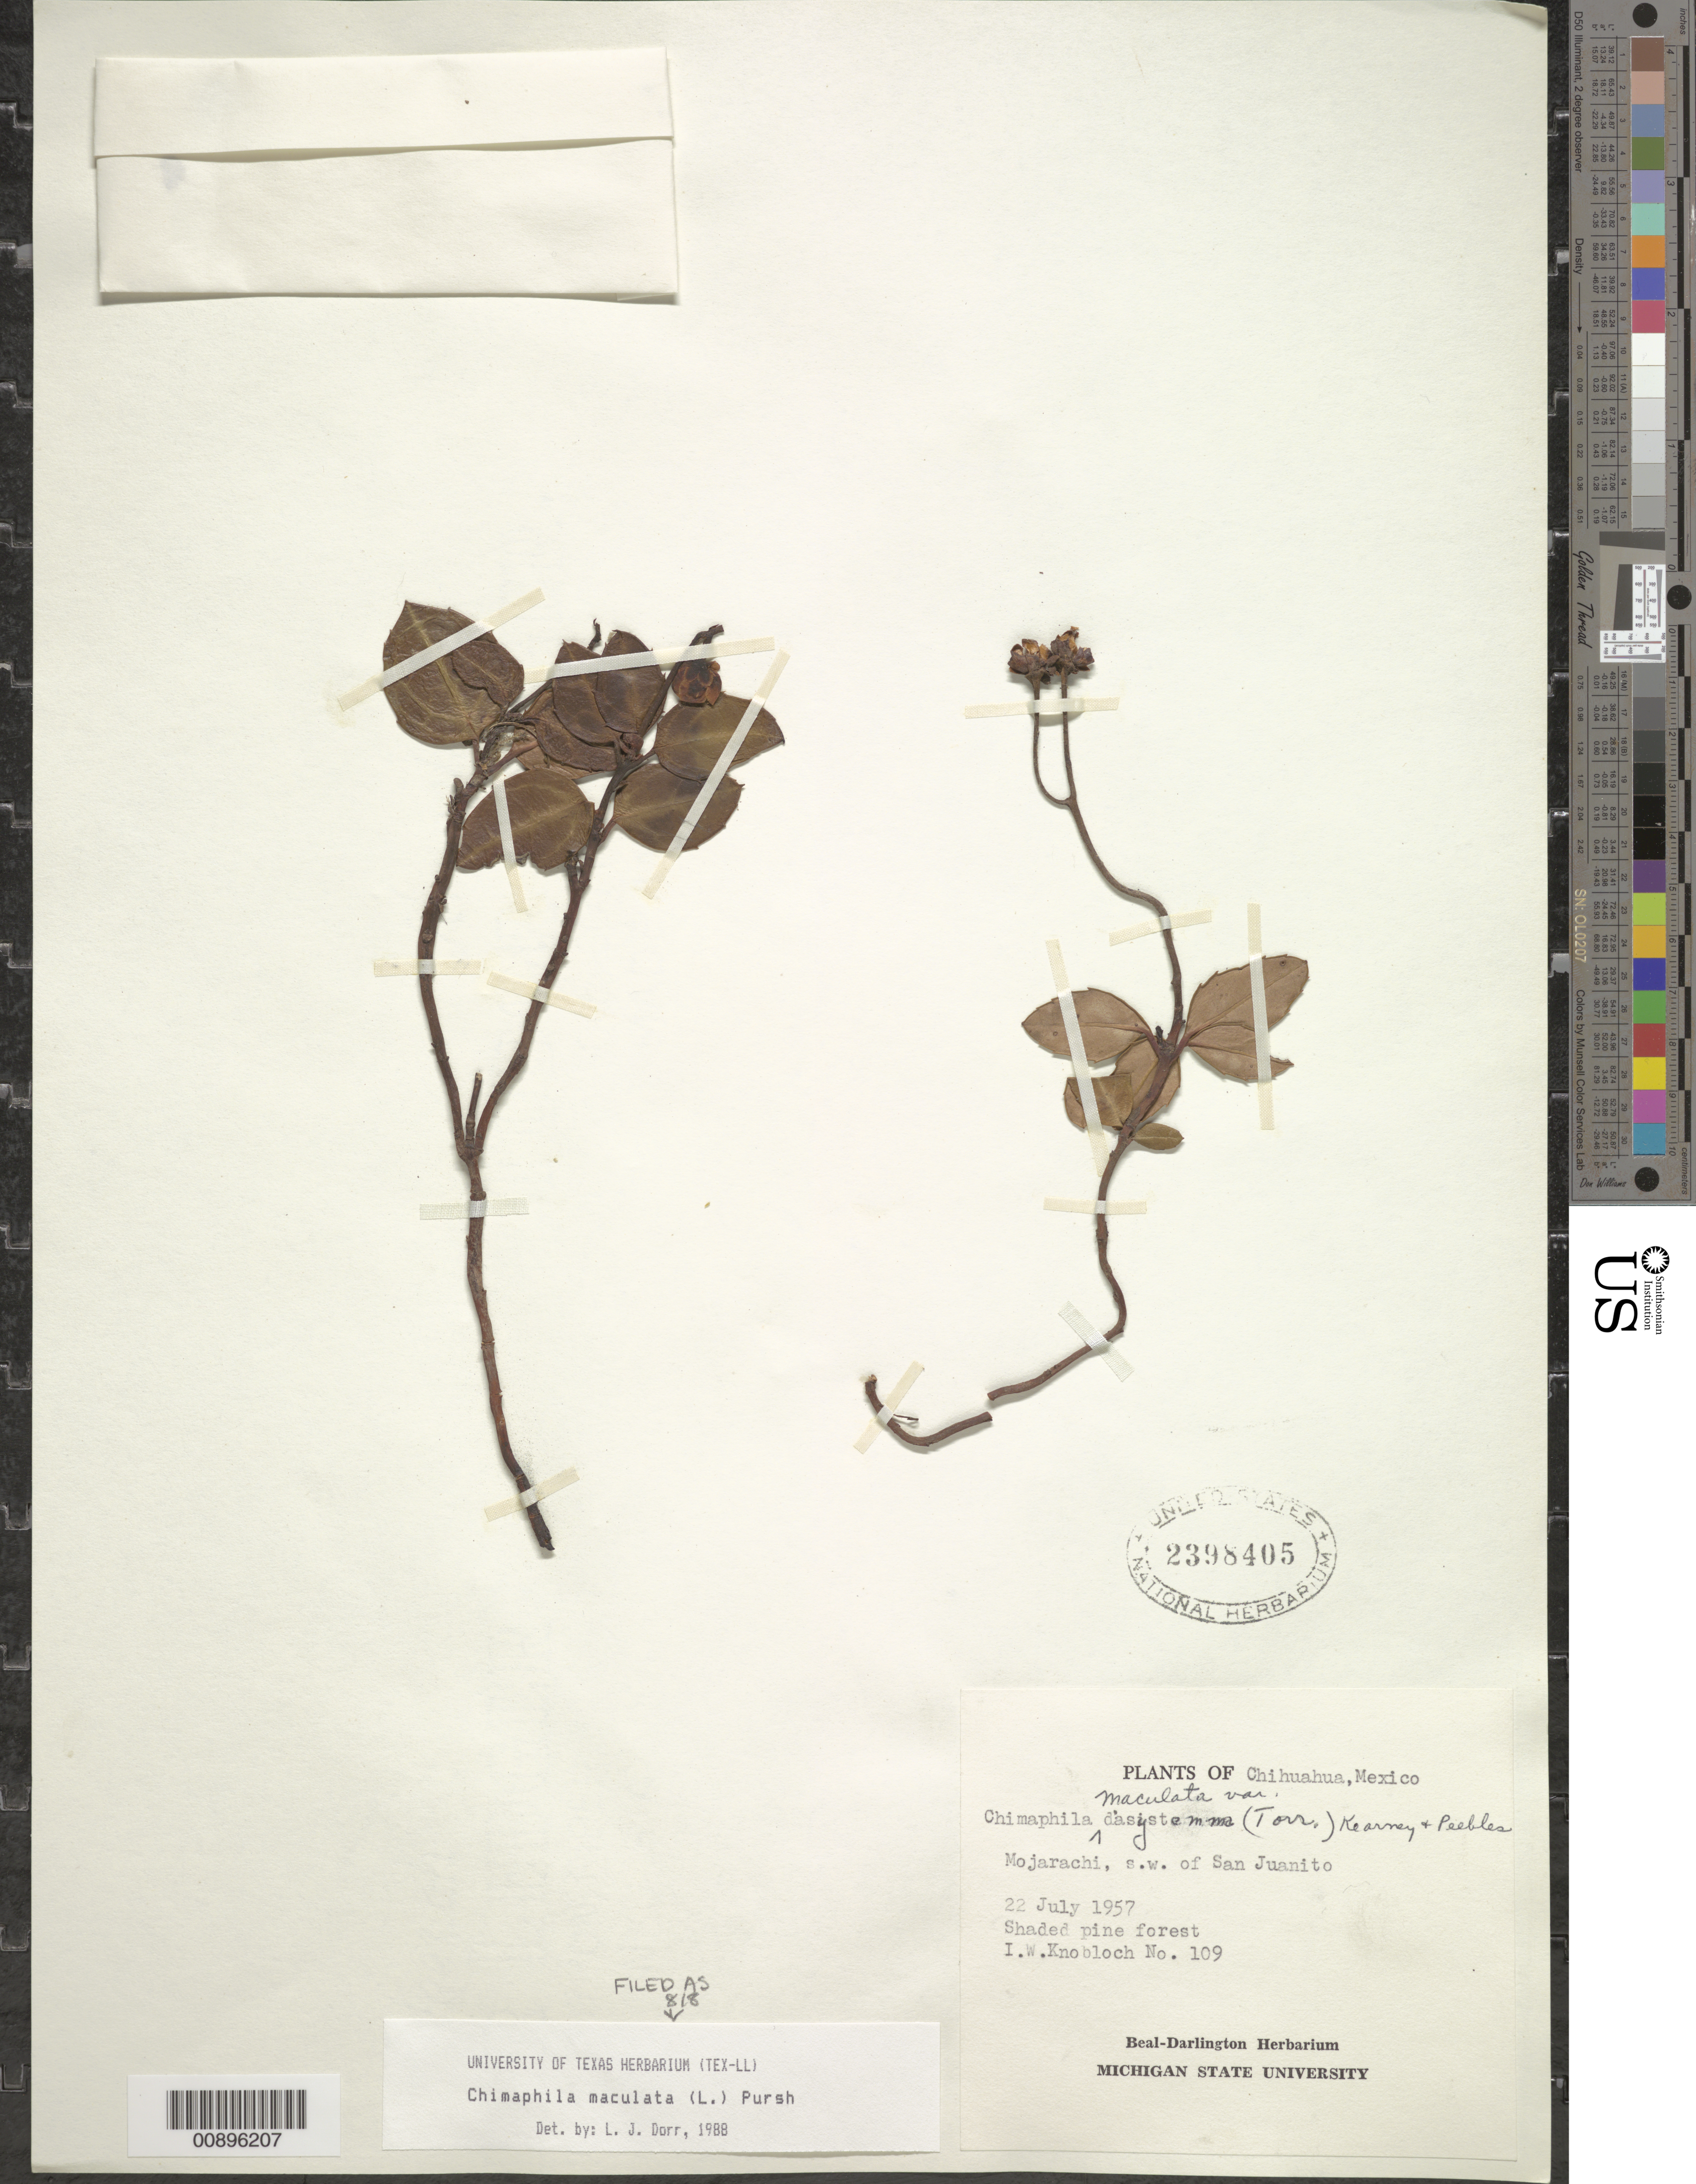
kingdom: Plantae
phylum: Tracheophyta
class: Magnoliopsida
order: Ericales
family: Ericaceae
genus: Chimaphila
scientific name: Chimaphila maculata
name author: (L.) Pursh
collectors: I. W. Knobloch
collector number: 109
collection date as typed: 22 Jul 1957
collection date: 1957-07-22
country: Mexico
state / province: Chihuahua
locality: Mojarachi, SW of San Juanito, Chihuahua.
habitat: Shaded pine forest.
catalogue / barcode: US 2398405